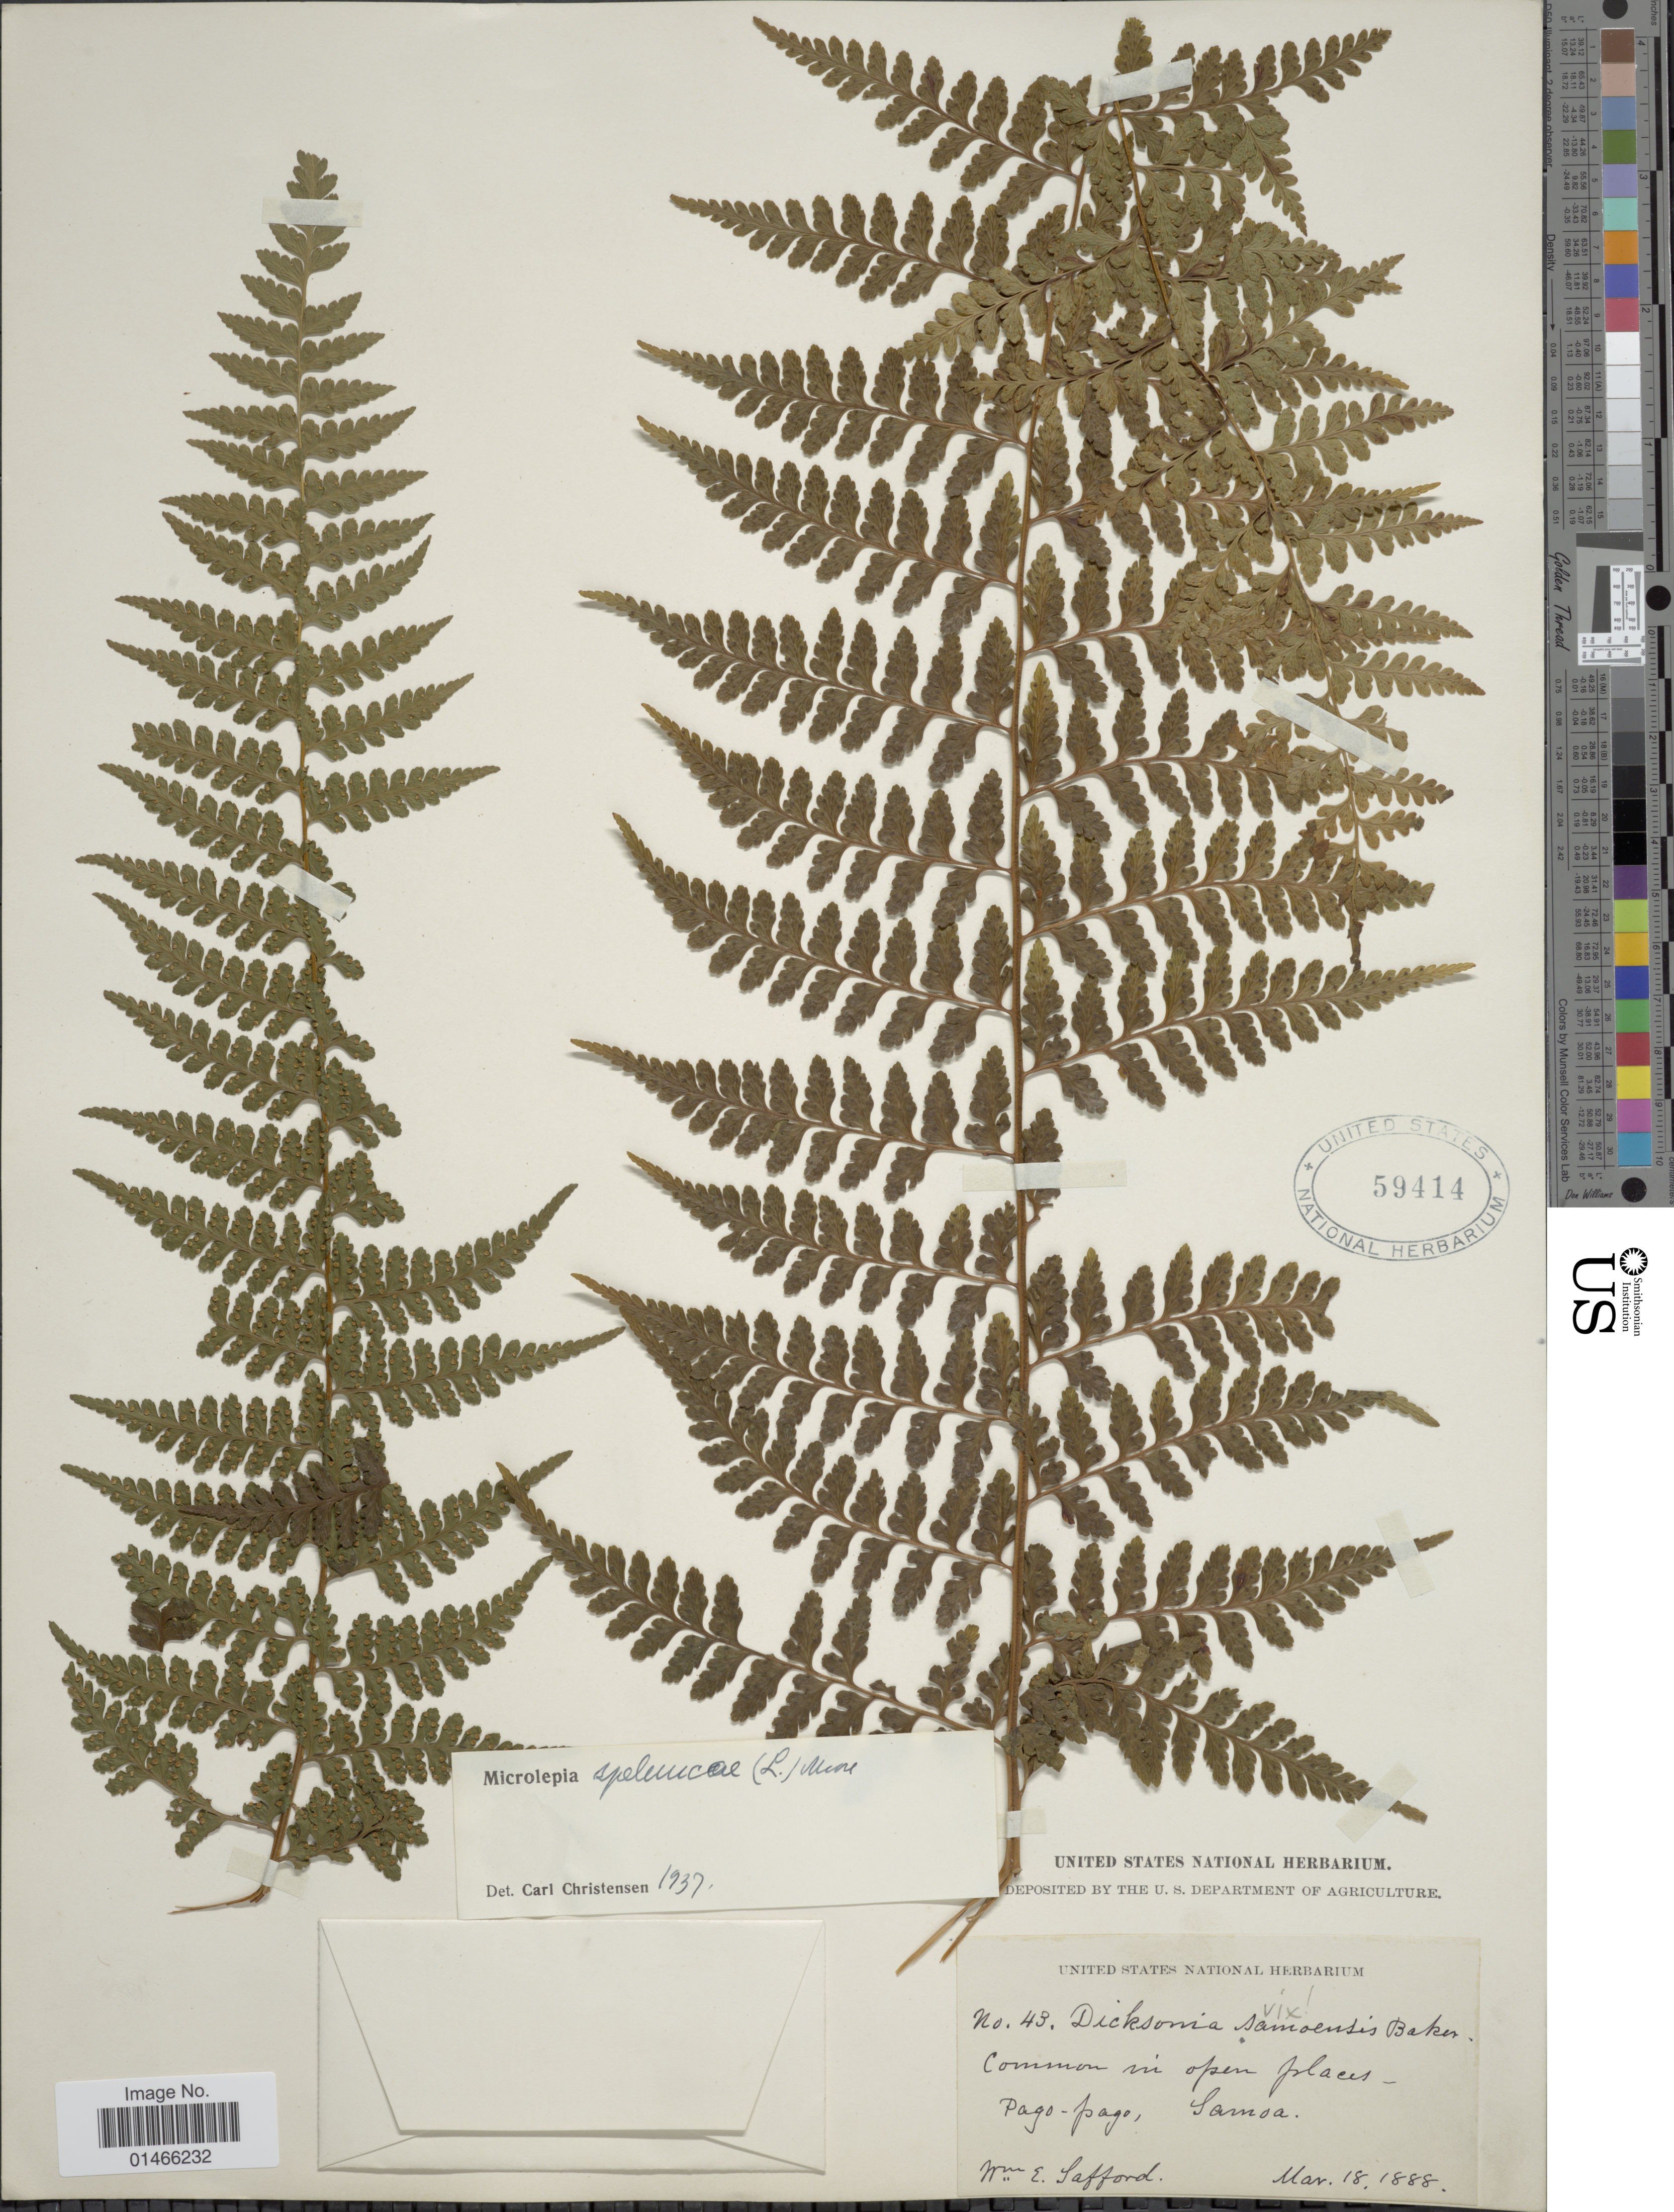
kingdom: Plantae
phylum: Tracheophyta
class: Polypodiopsida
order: Polypodiales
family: Dennstaedtiaceae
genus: Microlepia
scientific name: Microlepia speluncae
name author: (L.) T. Moore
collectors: W. E. Safford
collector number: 43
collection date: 1888-03-18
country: American Samoa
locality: Pago-pago, Samoa.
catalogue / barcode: US 59414